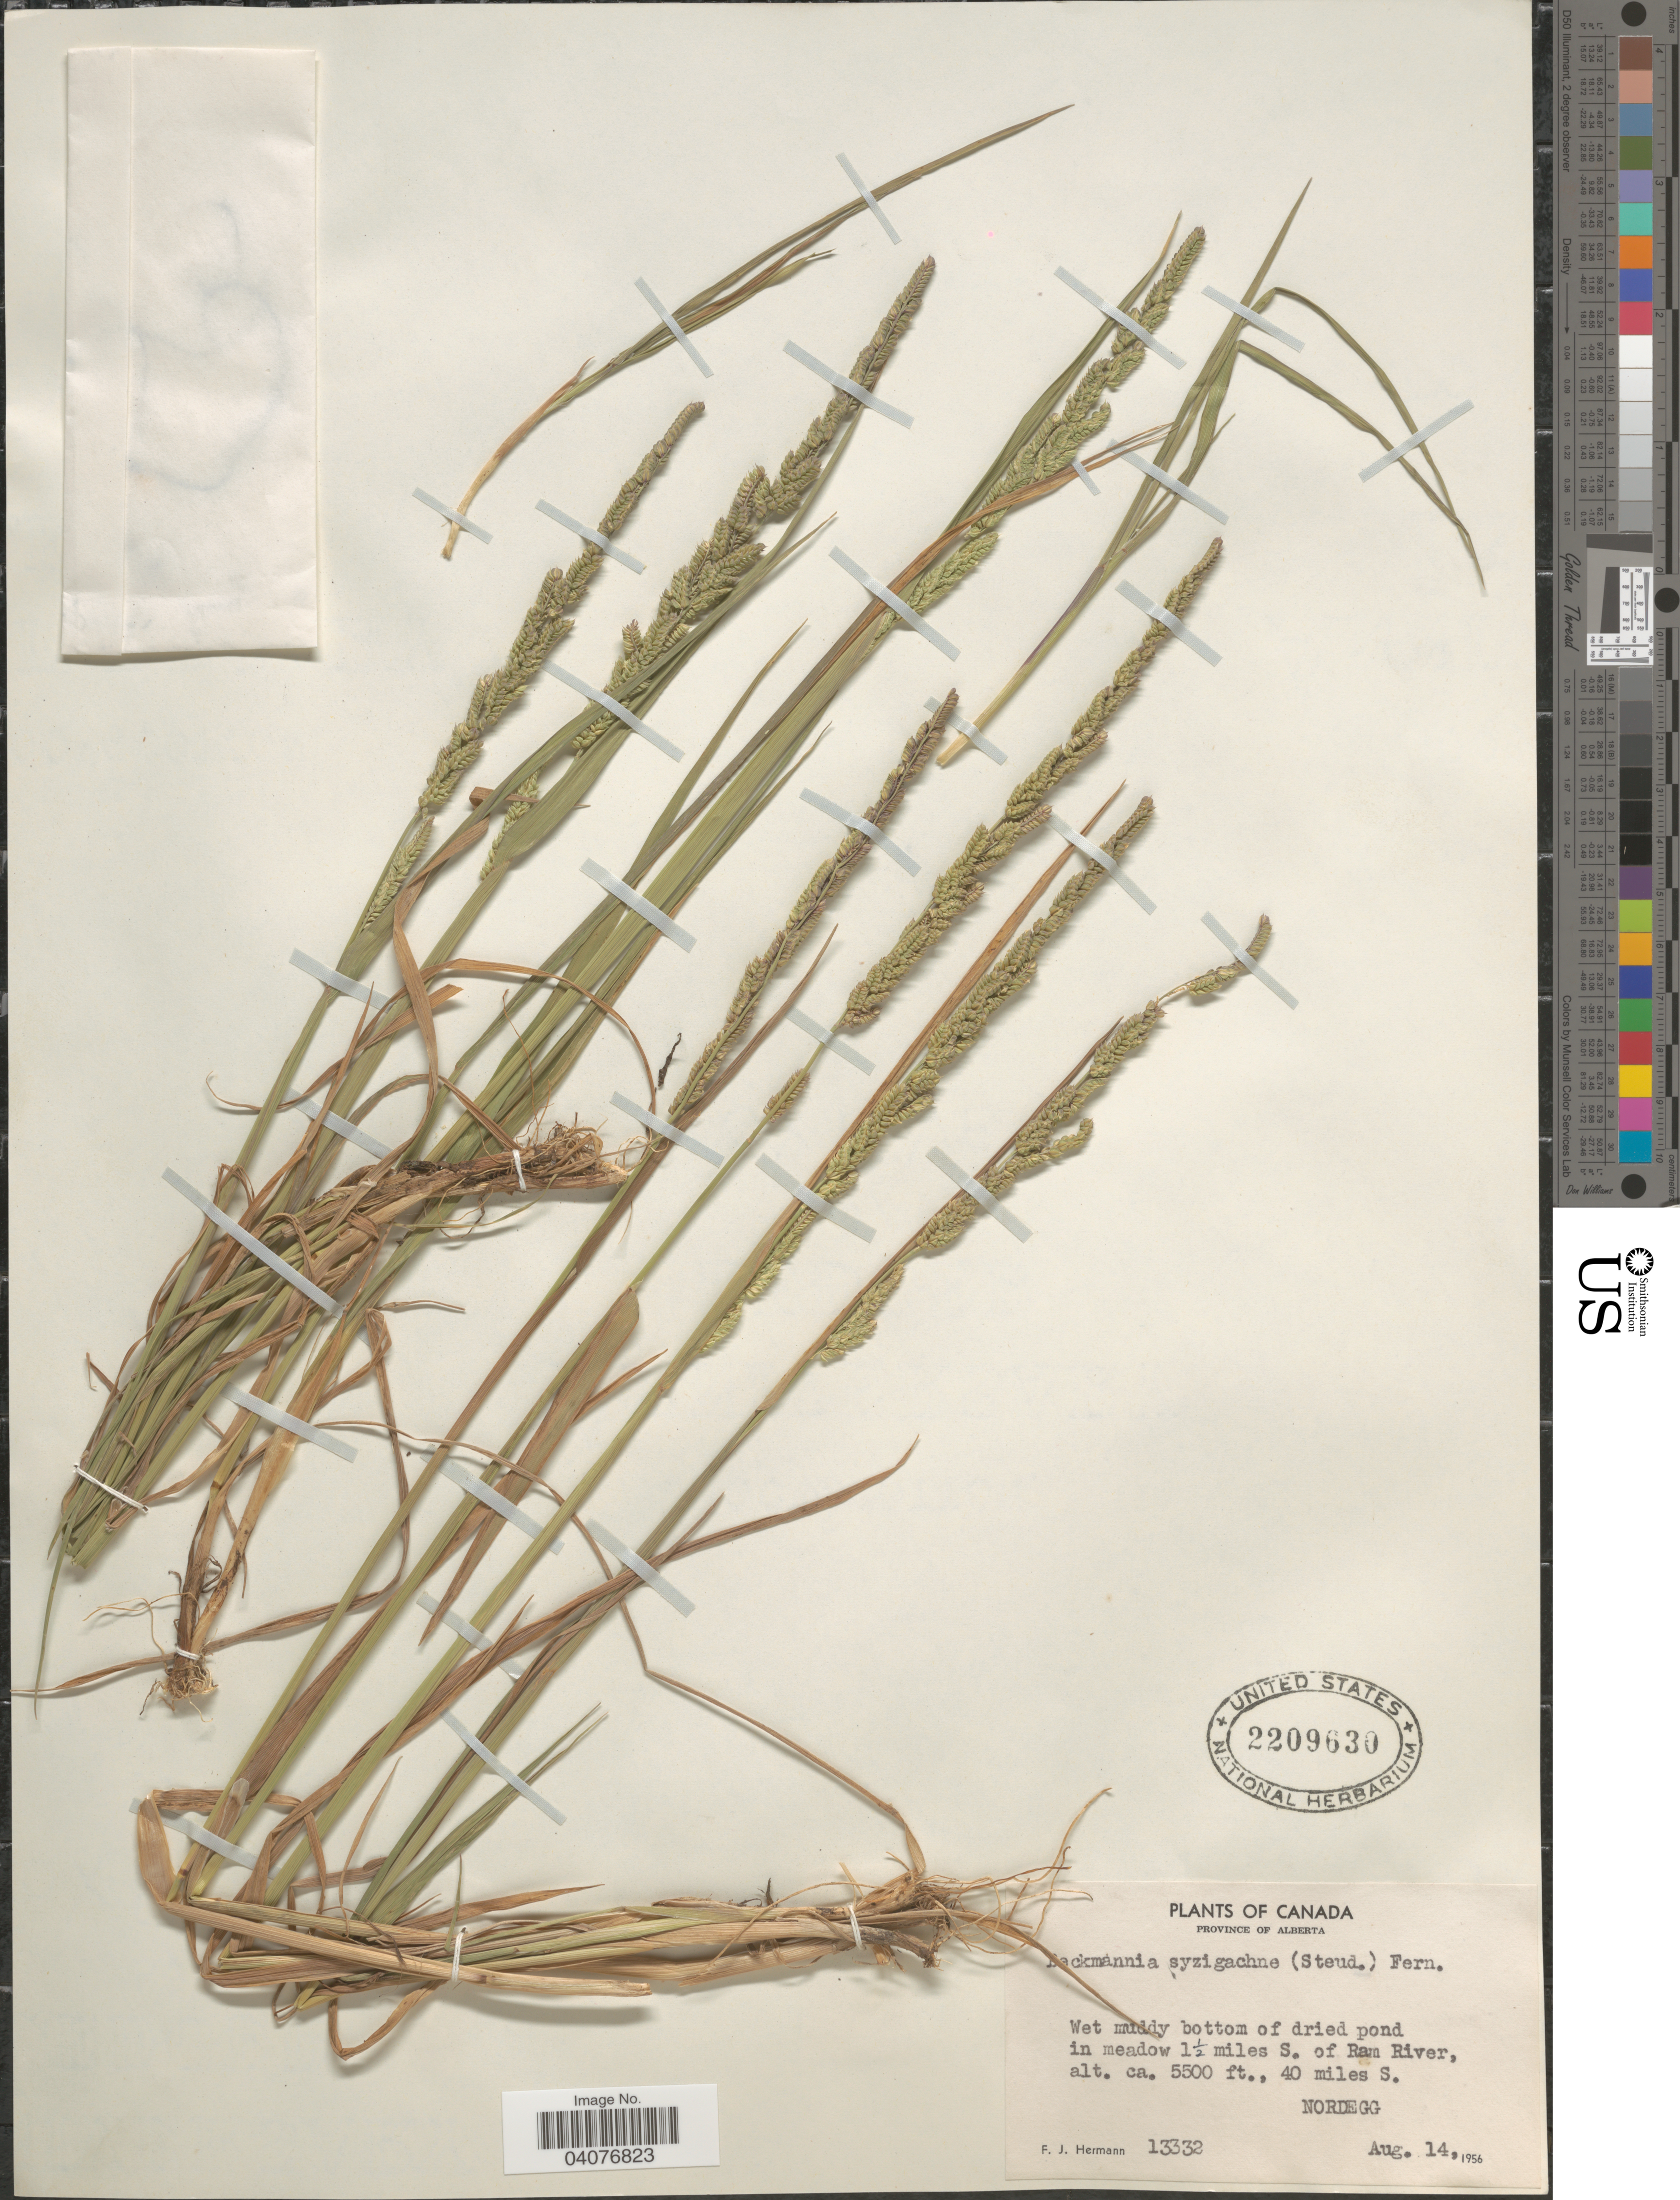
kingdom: Plantae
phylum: Tracheophyta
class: Liliopsida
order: Poales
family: Poaceae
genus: Beckmannia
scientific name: Beckmannia syzigachne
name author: (Steud.) Fernald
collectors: F. J. Hermann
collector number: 13332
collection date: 1956-08-14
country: Canada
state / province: Alberta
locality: Wet muddy bottom of dried pond in meadow 1½ miles S. of Ram River, 40 miles S. Nordegg.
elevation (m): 1676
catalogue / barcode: US 2209630